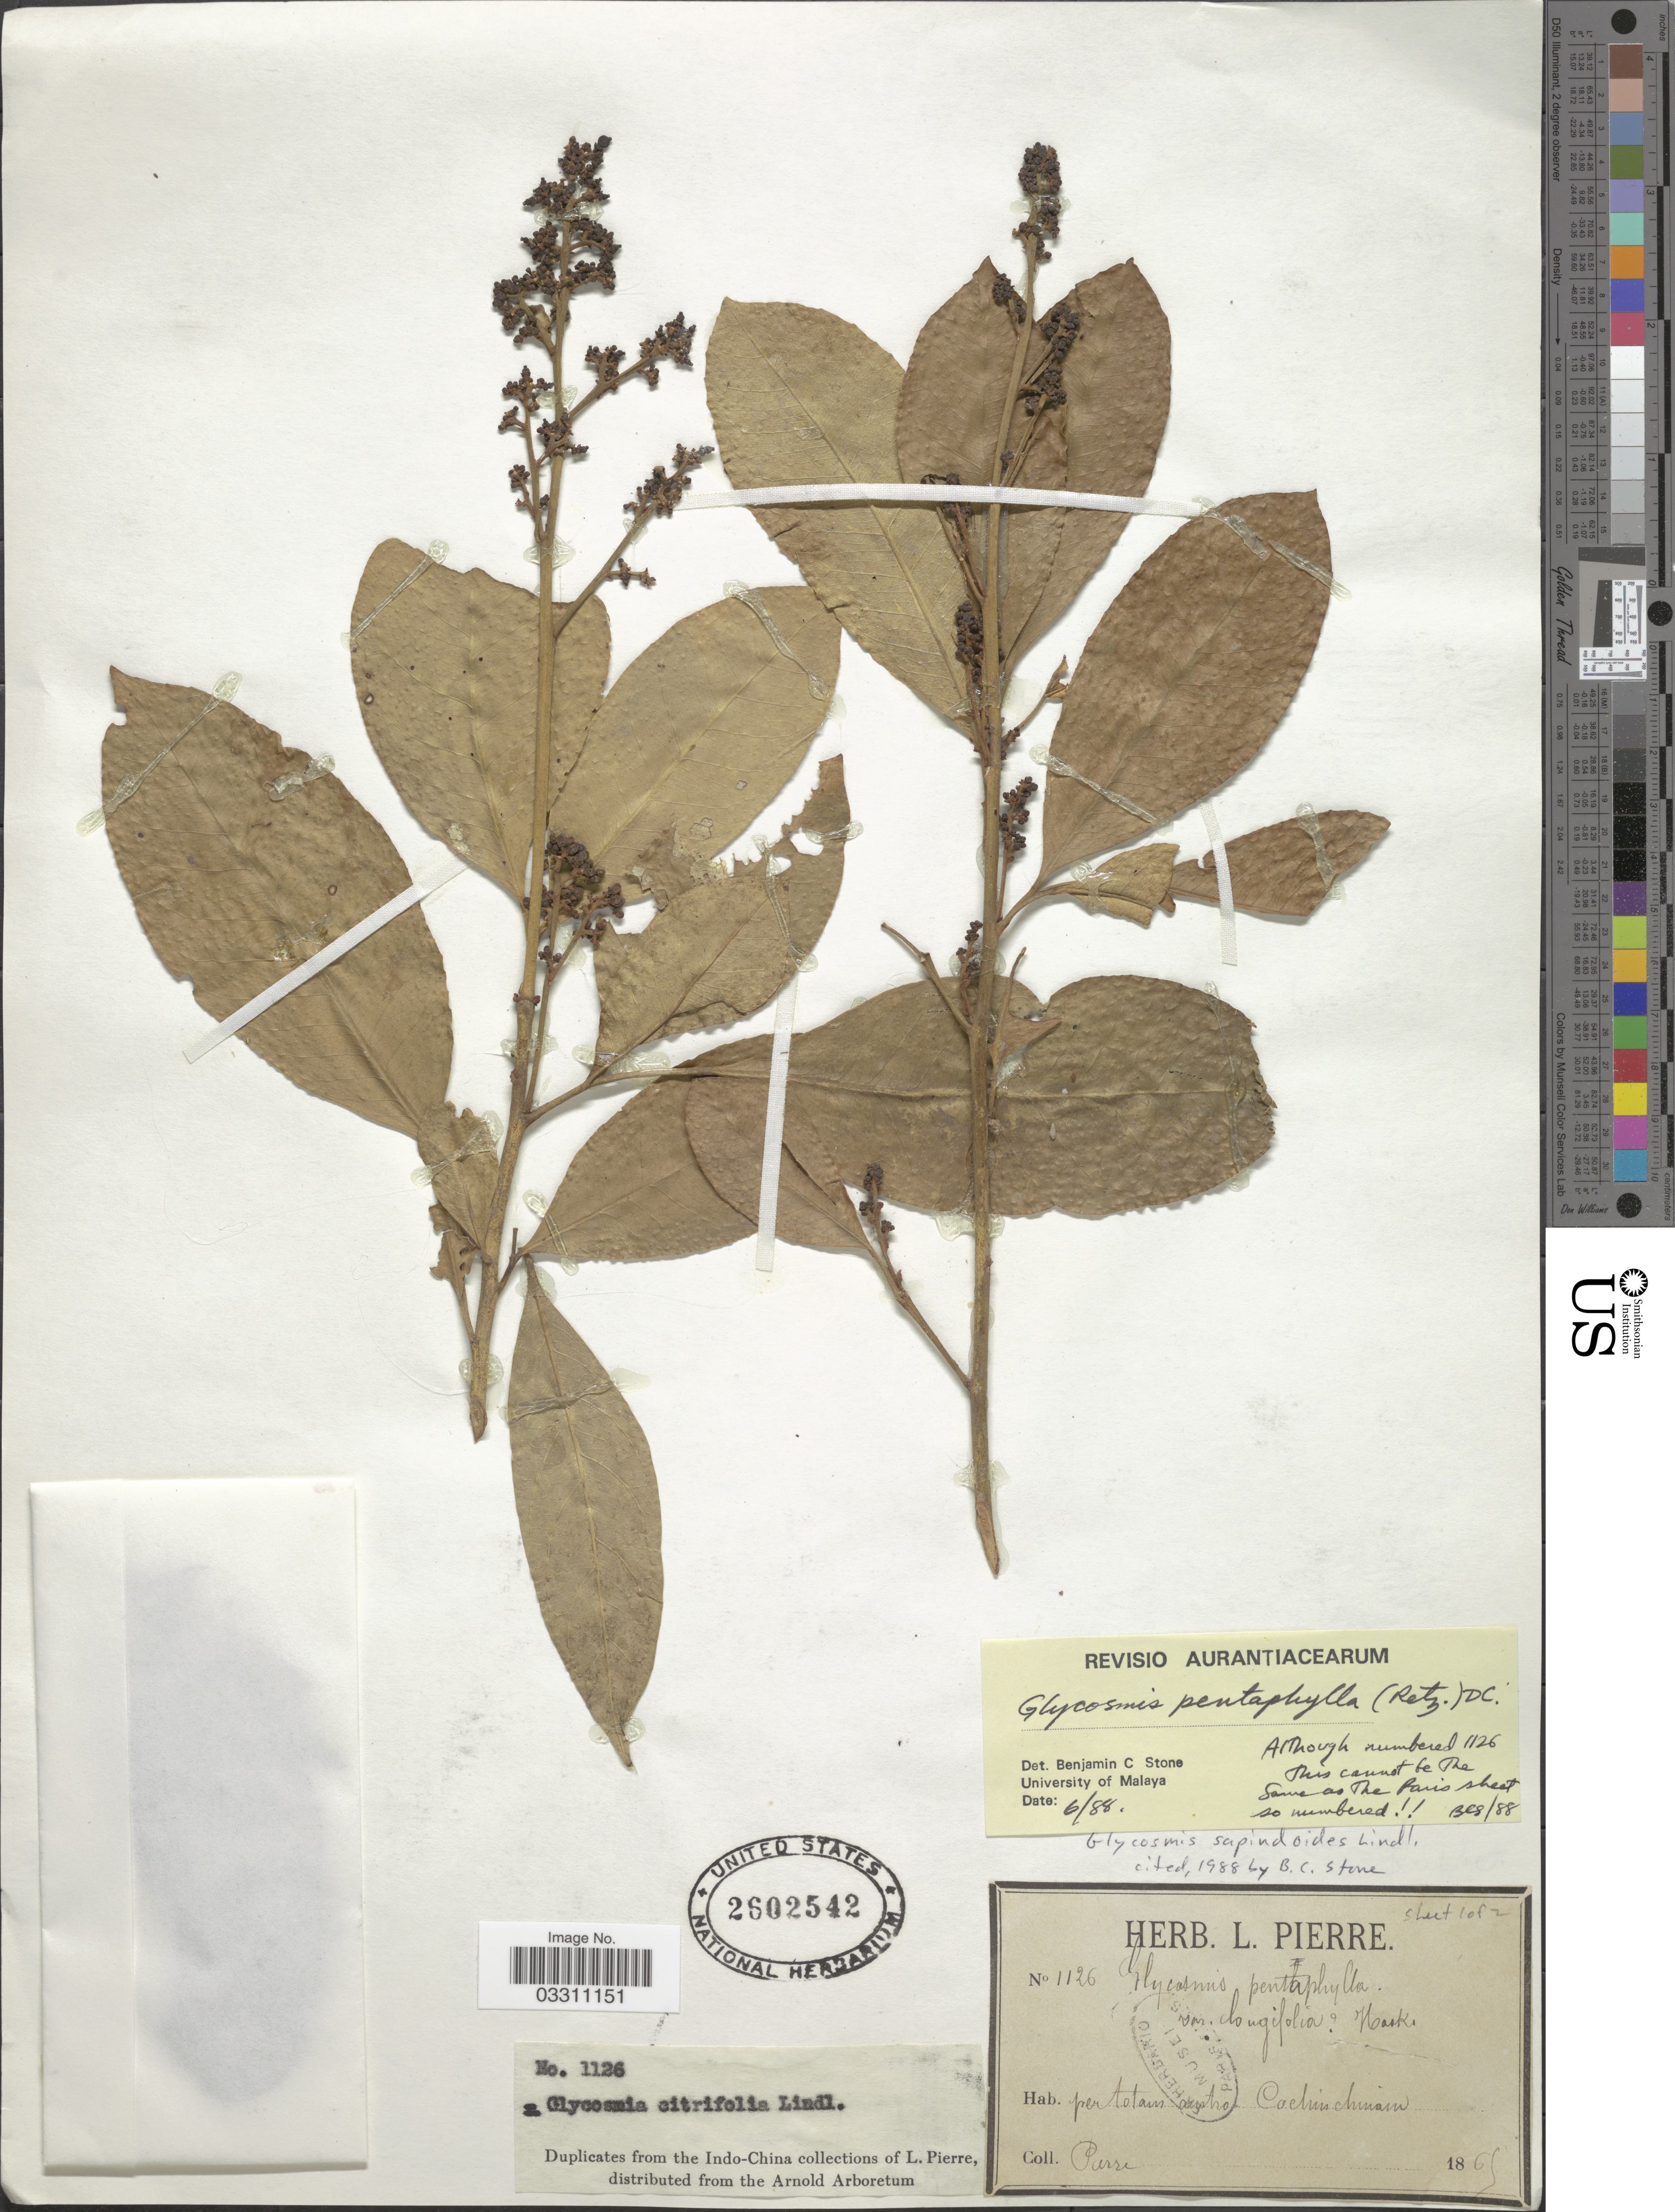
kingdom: Plantae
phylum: Tracheophyta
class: Magnoliopsida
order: Sapindales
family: Rutaceae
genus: Glycosmis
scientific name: Glycosmis pentaphylla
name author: (Retz.) DC.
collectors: L. Pierre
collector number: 1126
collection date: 1869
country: Vietnam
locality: Pertotam austro Cochinchinam.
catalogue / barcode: US 2602542